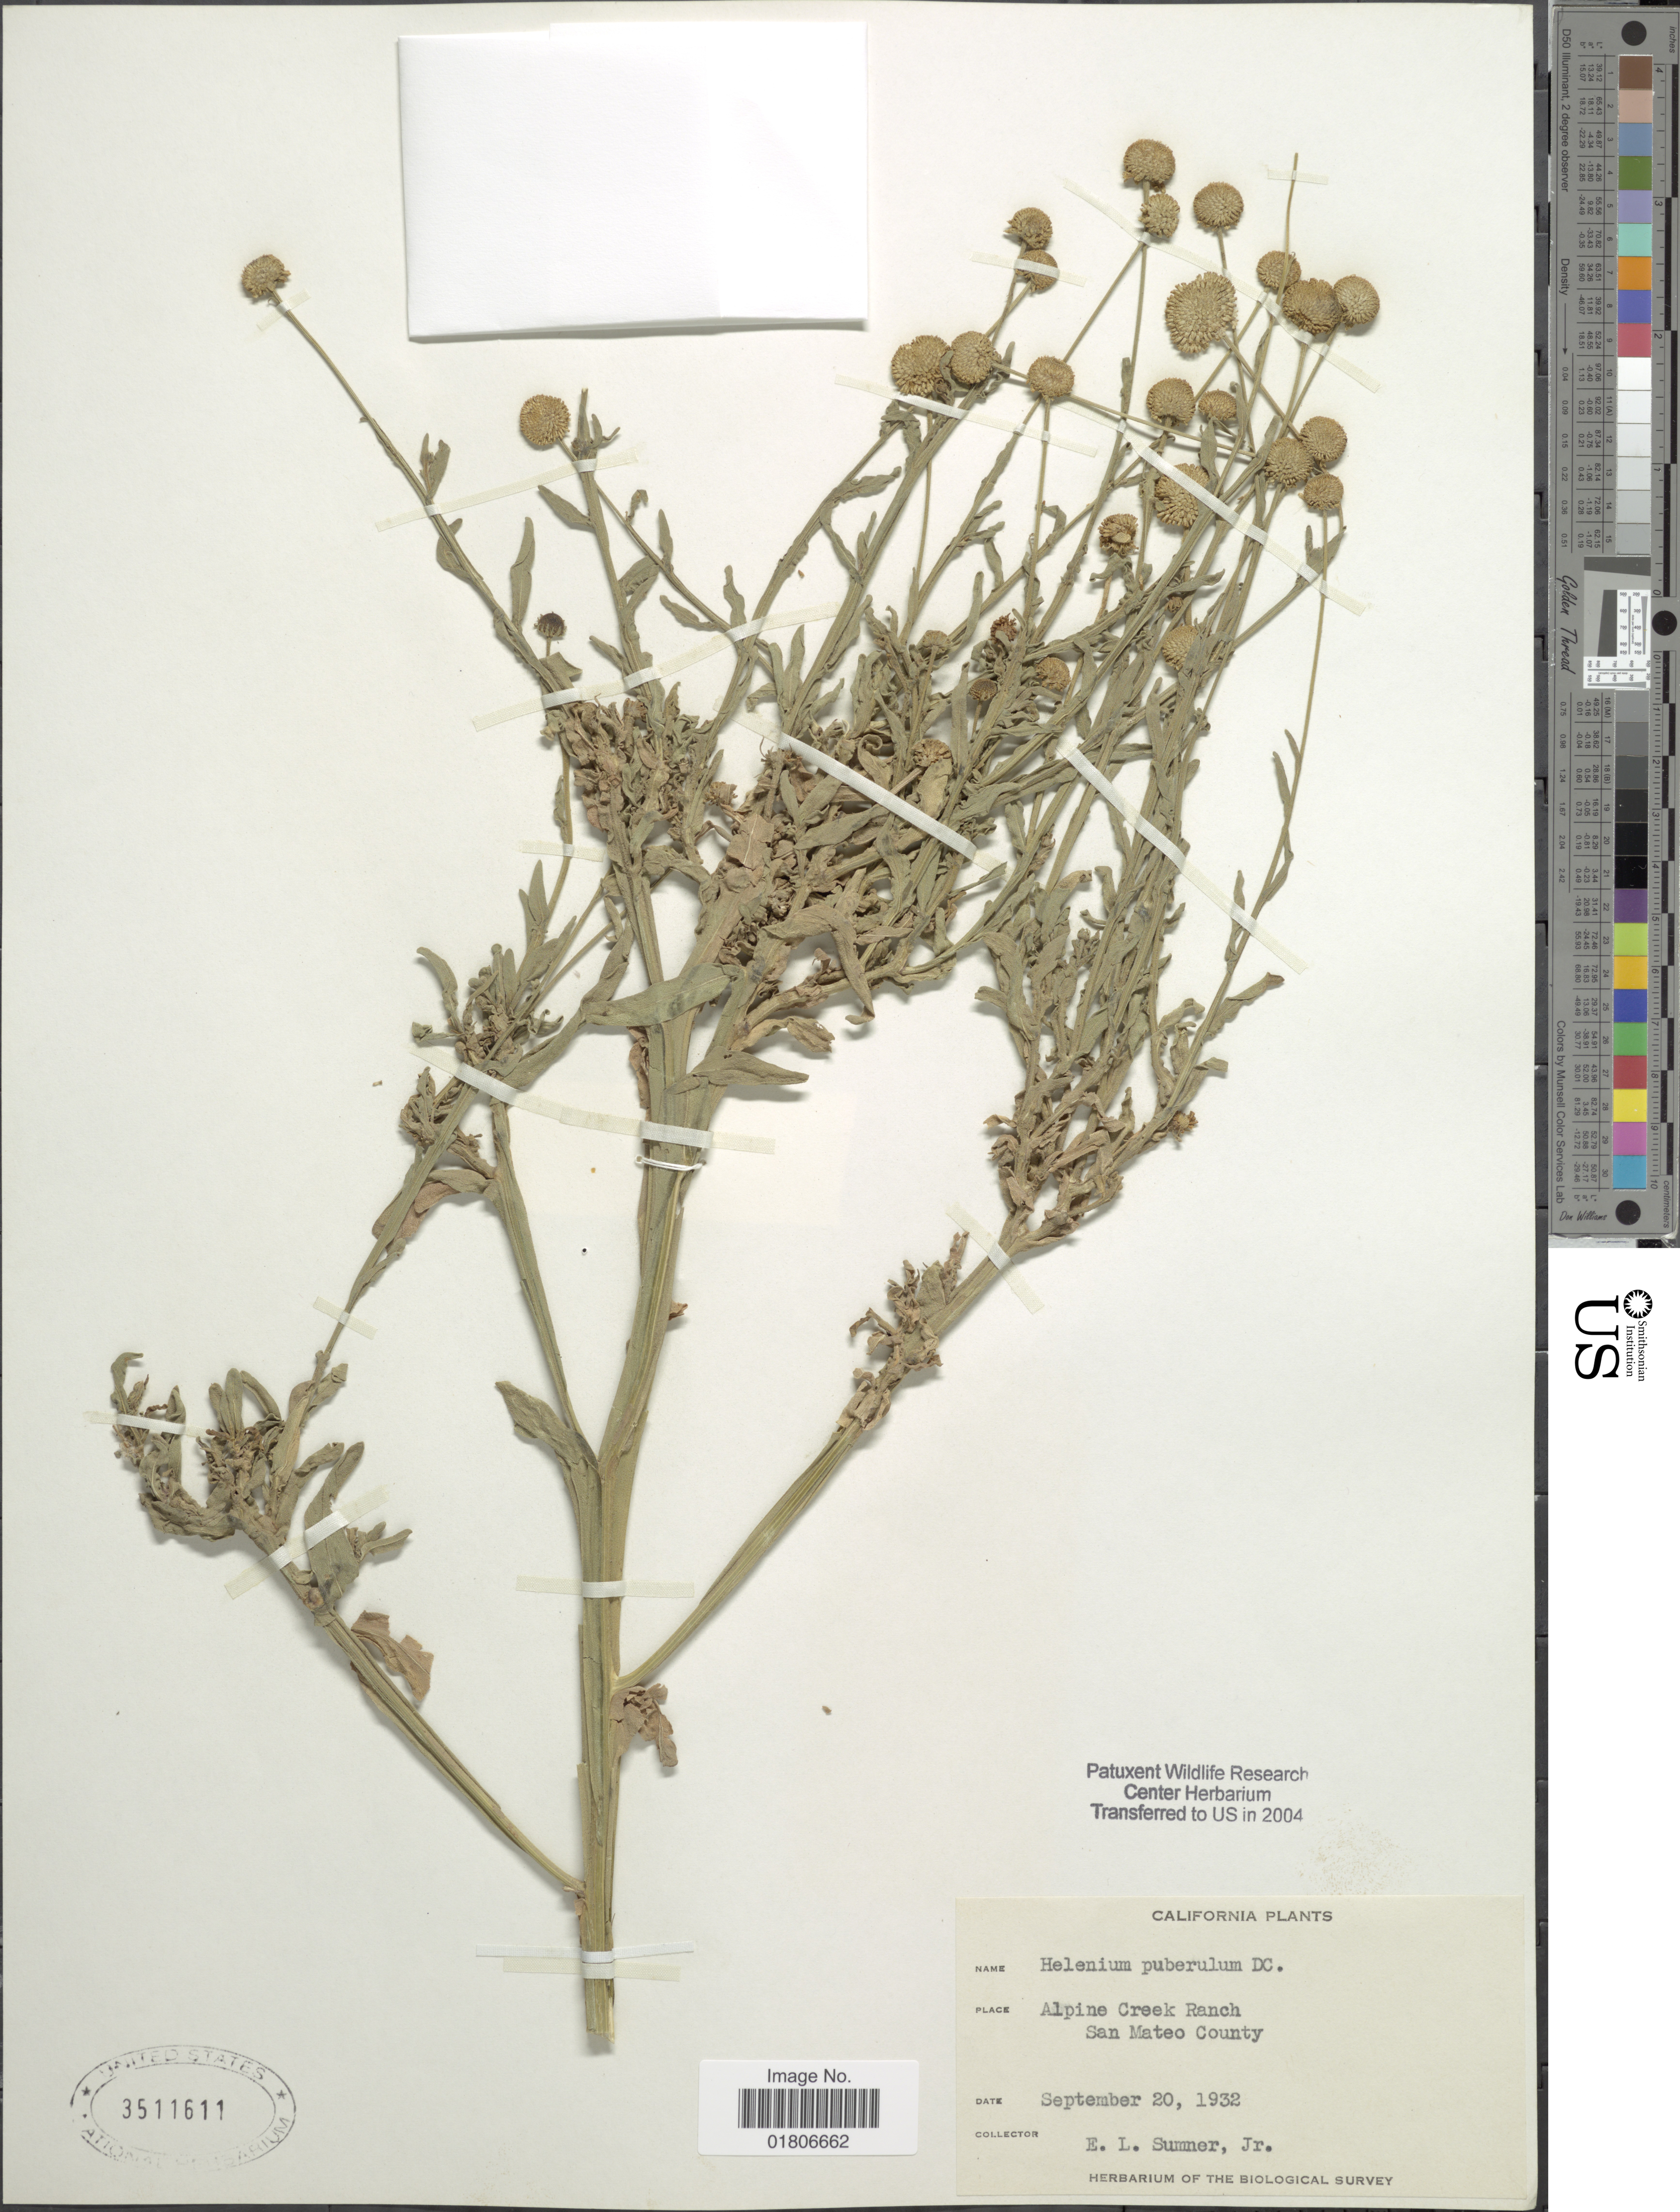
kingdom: Plantae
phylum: Tracheophyta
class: Magnoliopsida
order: Asterales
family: Asteraceae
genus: Helenium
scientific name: Helenium puberulum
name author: DC.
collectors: E. Sumner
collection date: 1932-09-20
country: United States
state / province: California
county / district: San Mateo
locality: Alpine Creek Ranch. San Mateo County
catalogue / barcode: US 3511611